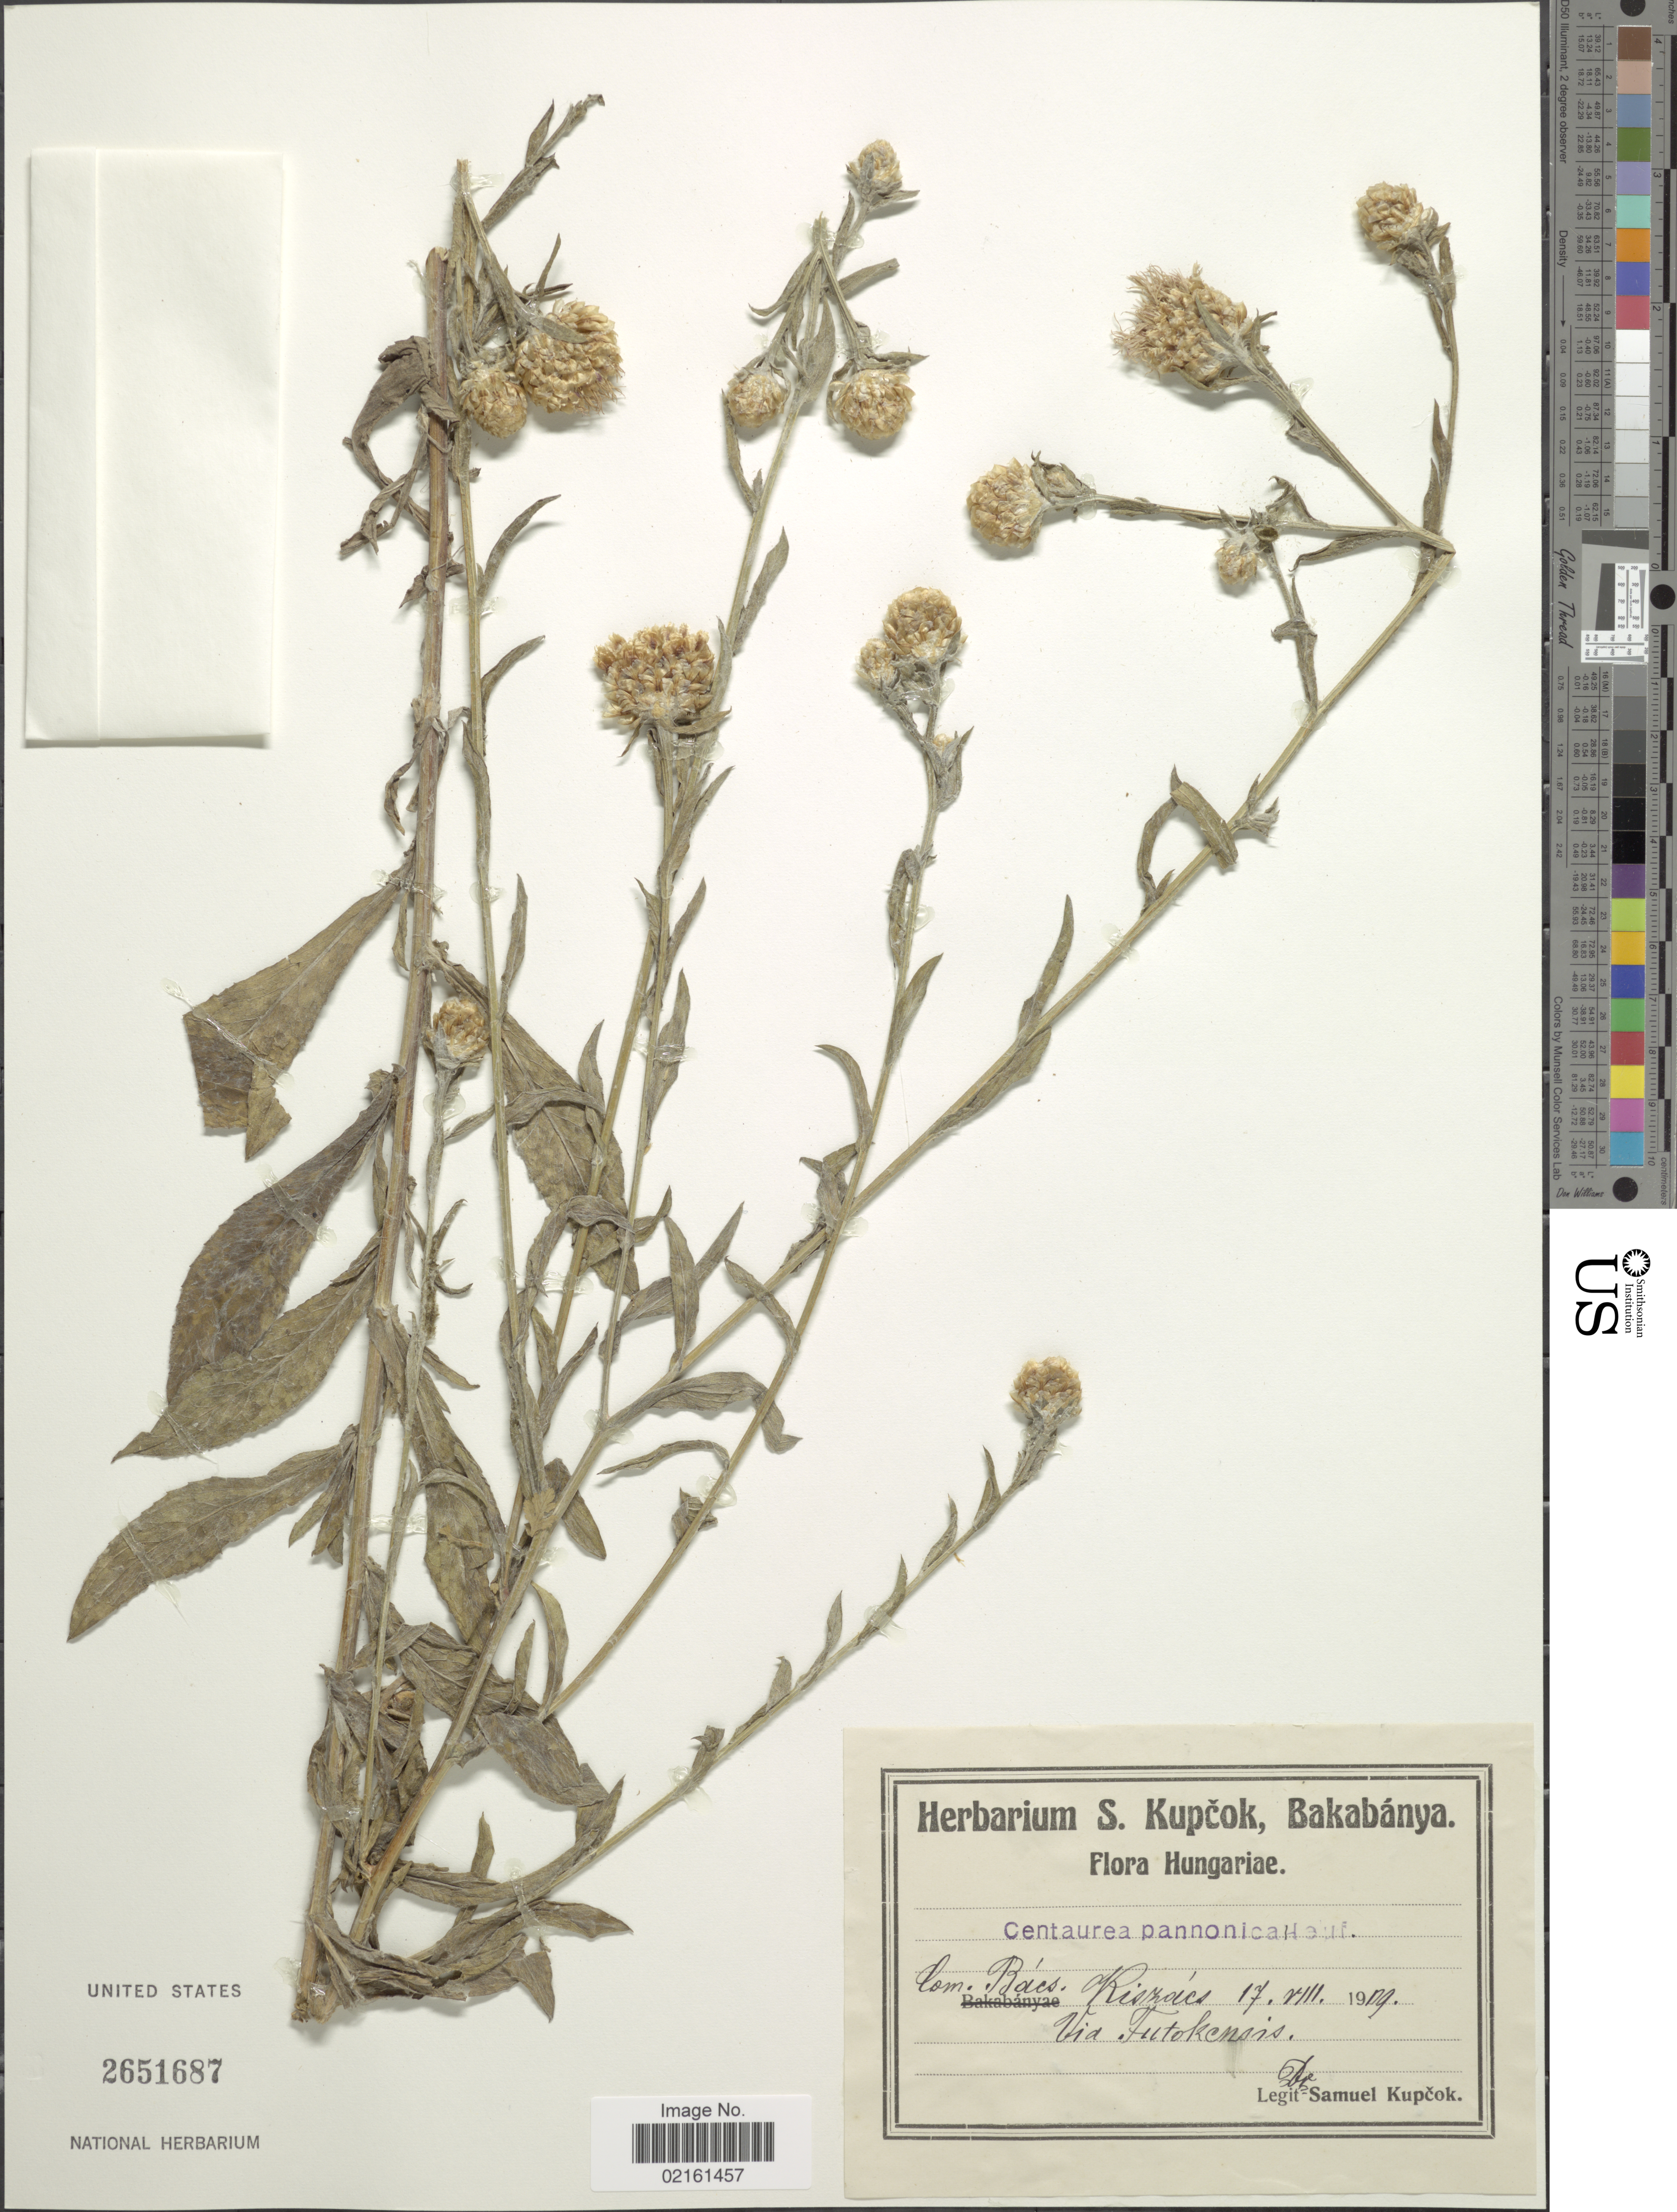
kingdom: Plantae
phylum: Tracheophyta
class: Magnoliopsida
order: Asterales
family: Asteraceae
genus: Centaurea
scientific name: Centaurea jacea subsp. angustifolia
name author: (DC.) Gremli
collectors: S. Kupcok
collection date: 1909-08-17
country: Hungary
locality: Com. Baes, Riskacs, via Futokensis [interpreted]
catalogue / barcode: US 2651687